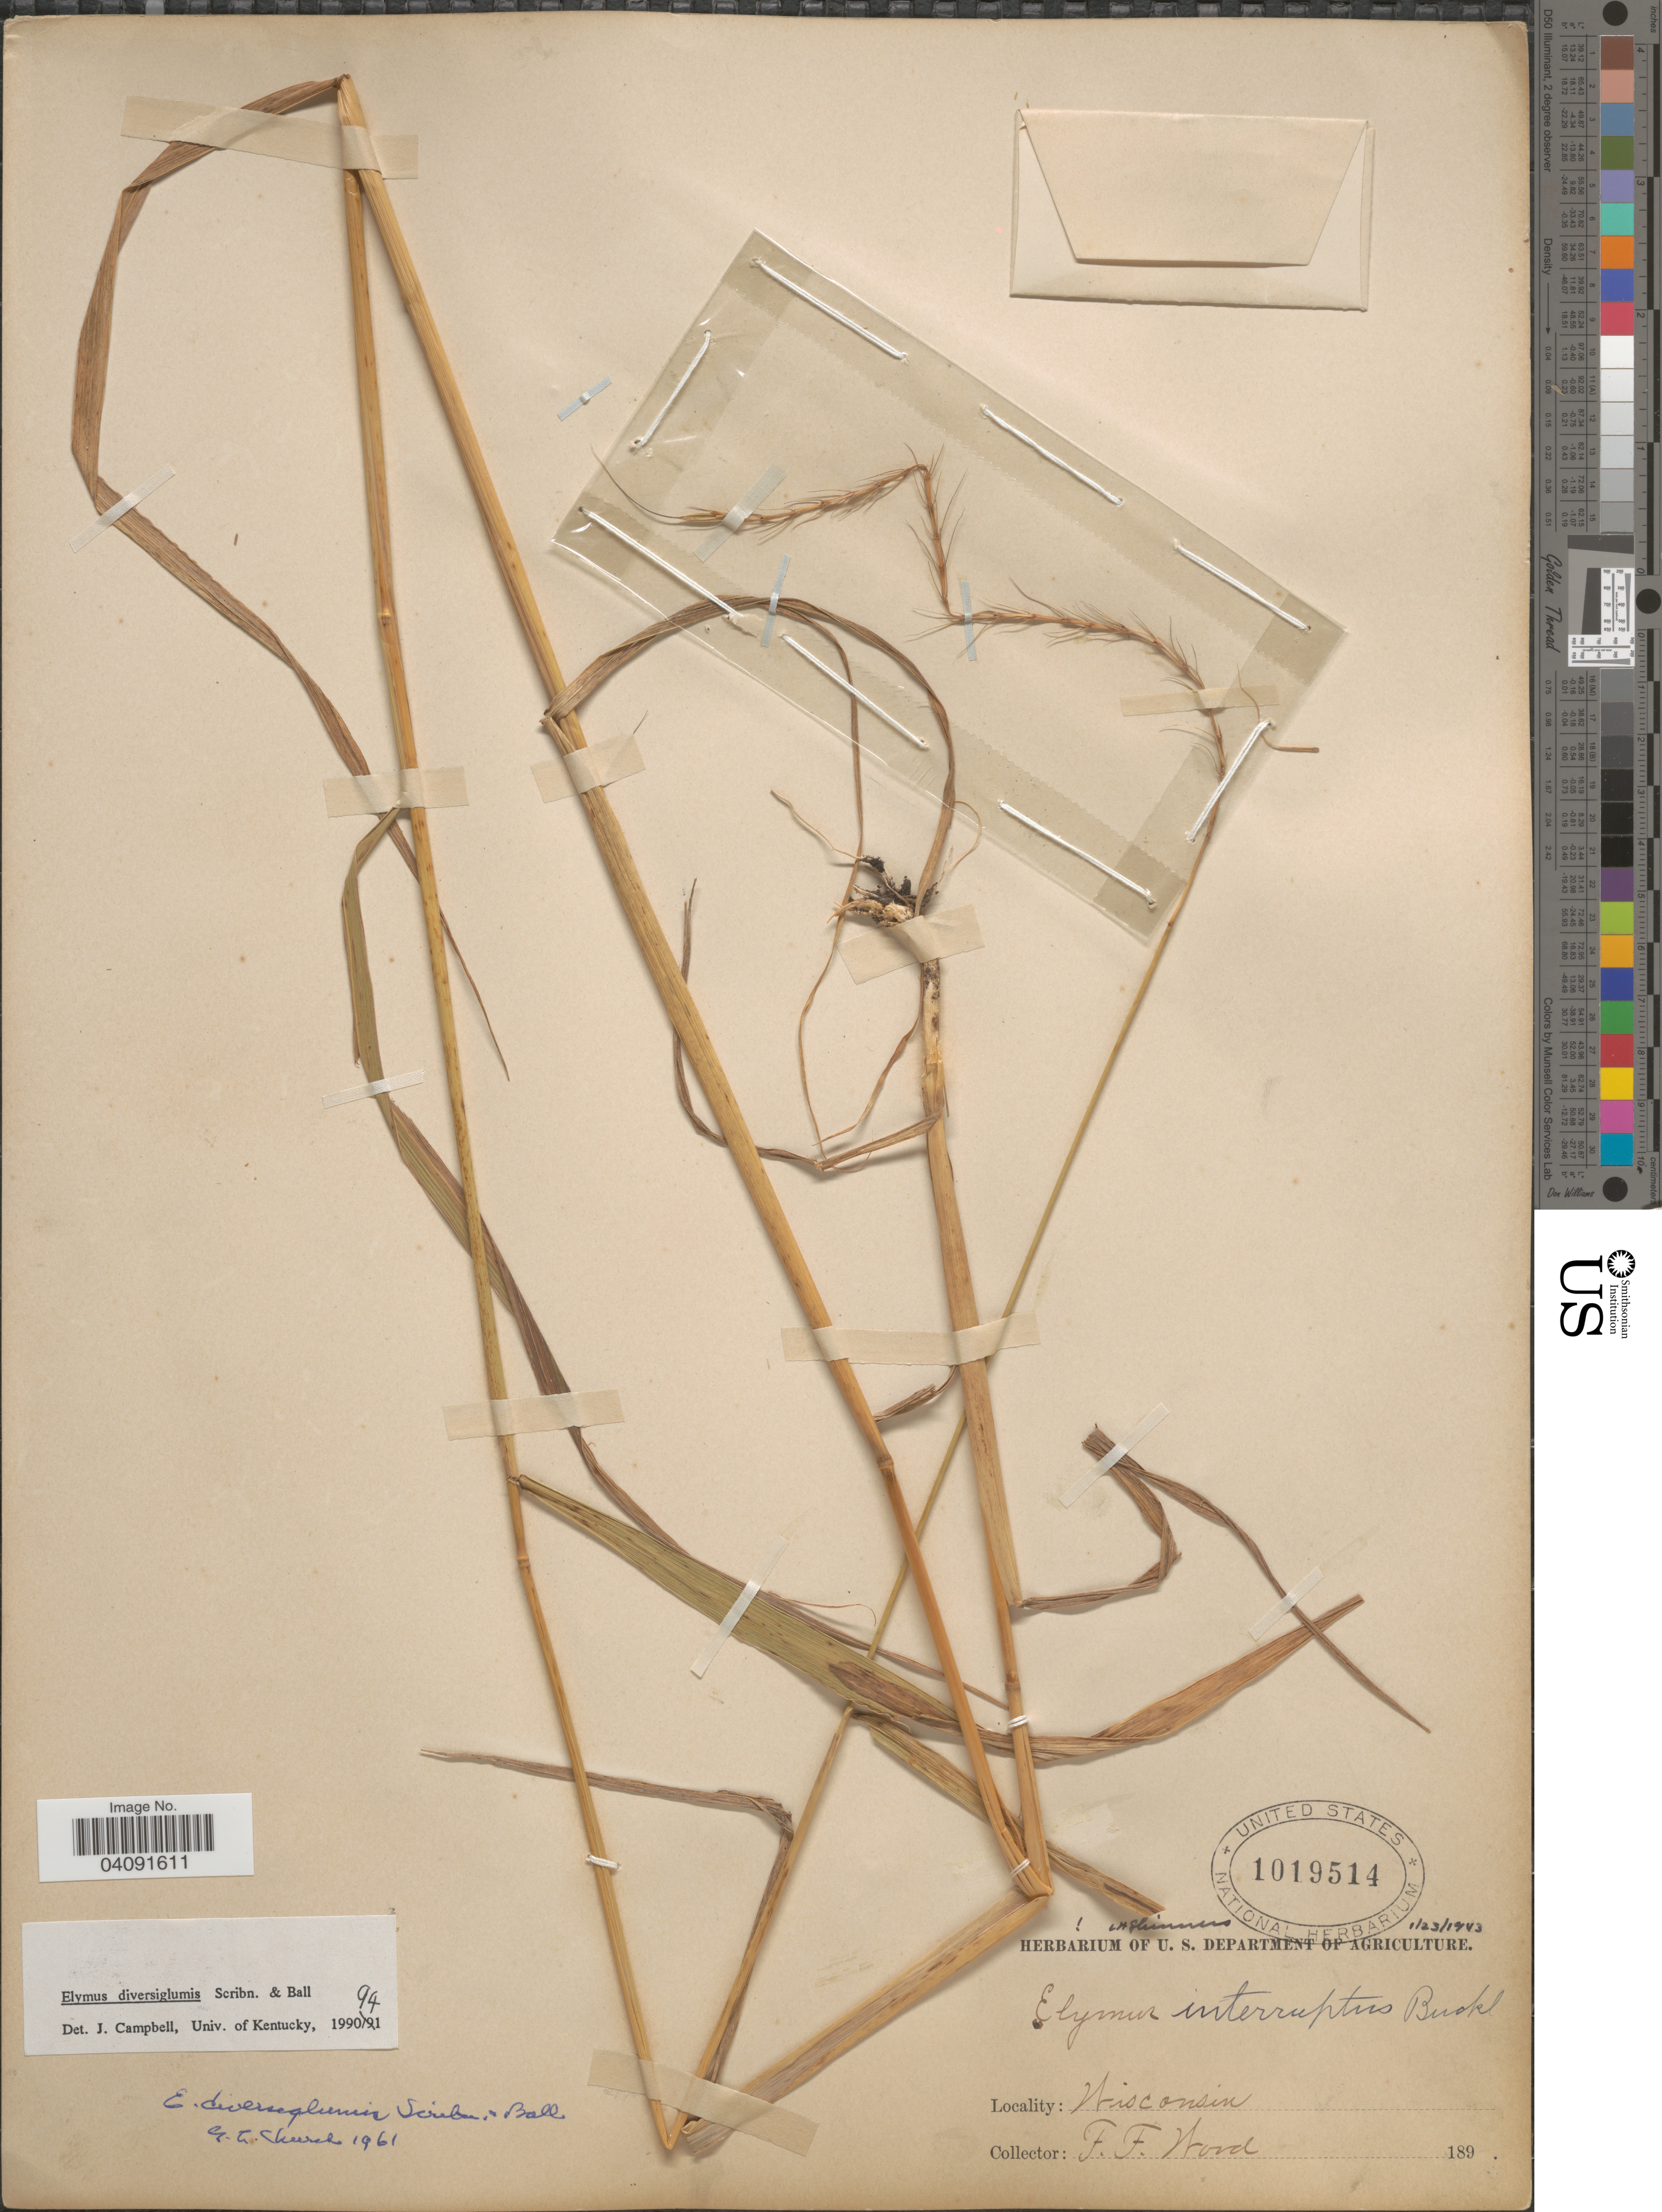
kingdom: Plantae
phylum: Tracheophyta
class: Liliopsida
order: Poales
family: Poaceae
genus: Elymus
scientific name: Elymus diversiglumis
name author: Scribn. & C.R. Ball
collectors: F. Word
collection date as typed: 189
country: United States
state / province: Wisconsin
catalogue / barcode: US 1019514